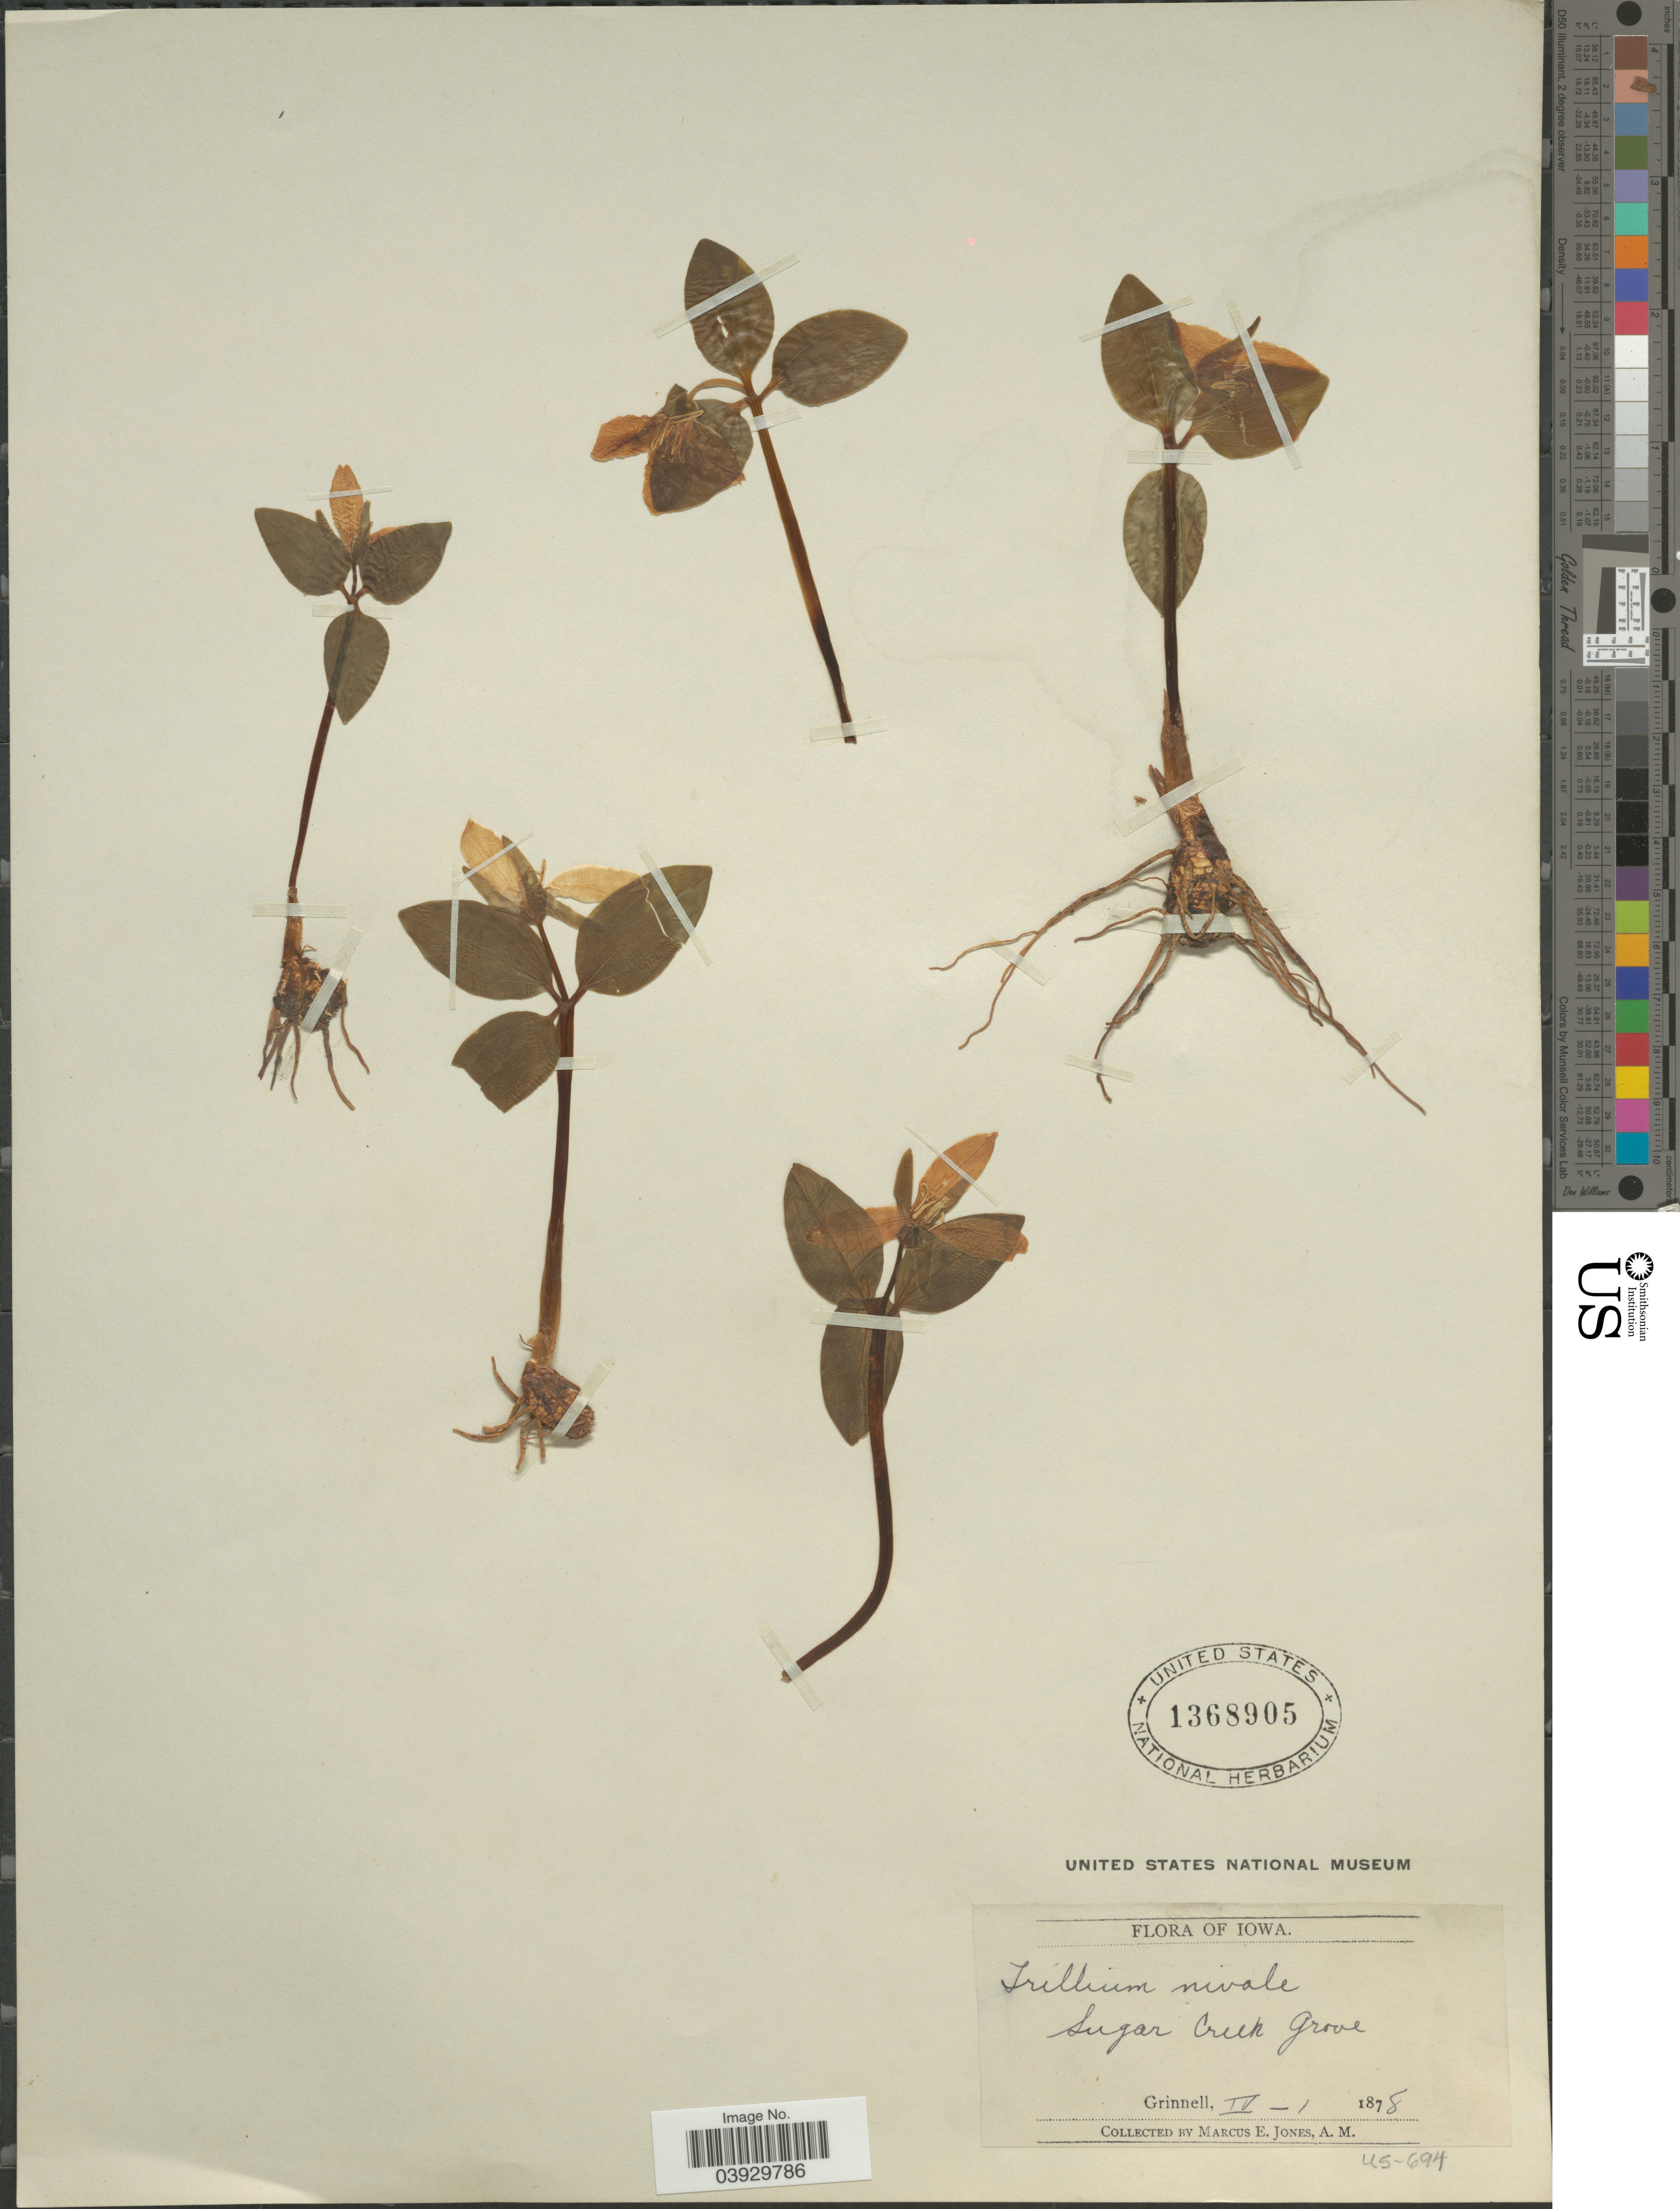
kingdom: Plantae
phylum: Tracheophyta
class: Liliopsida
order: Liliales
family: Melanthiaceae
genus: Trillium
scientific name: Trillium nivale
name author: Riddell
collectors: M. E. Jones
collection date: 1878-04-01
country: United States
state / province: Iowa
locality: Sugar Creek Grove. Grinnell.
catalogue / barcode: US 1368905